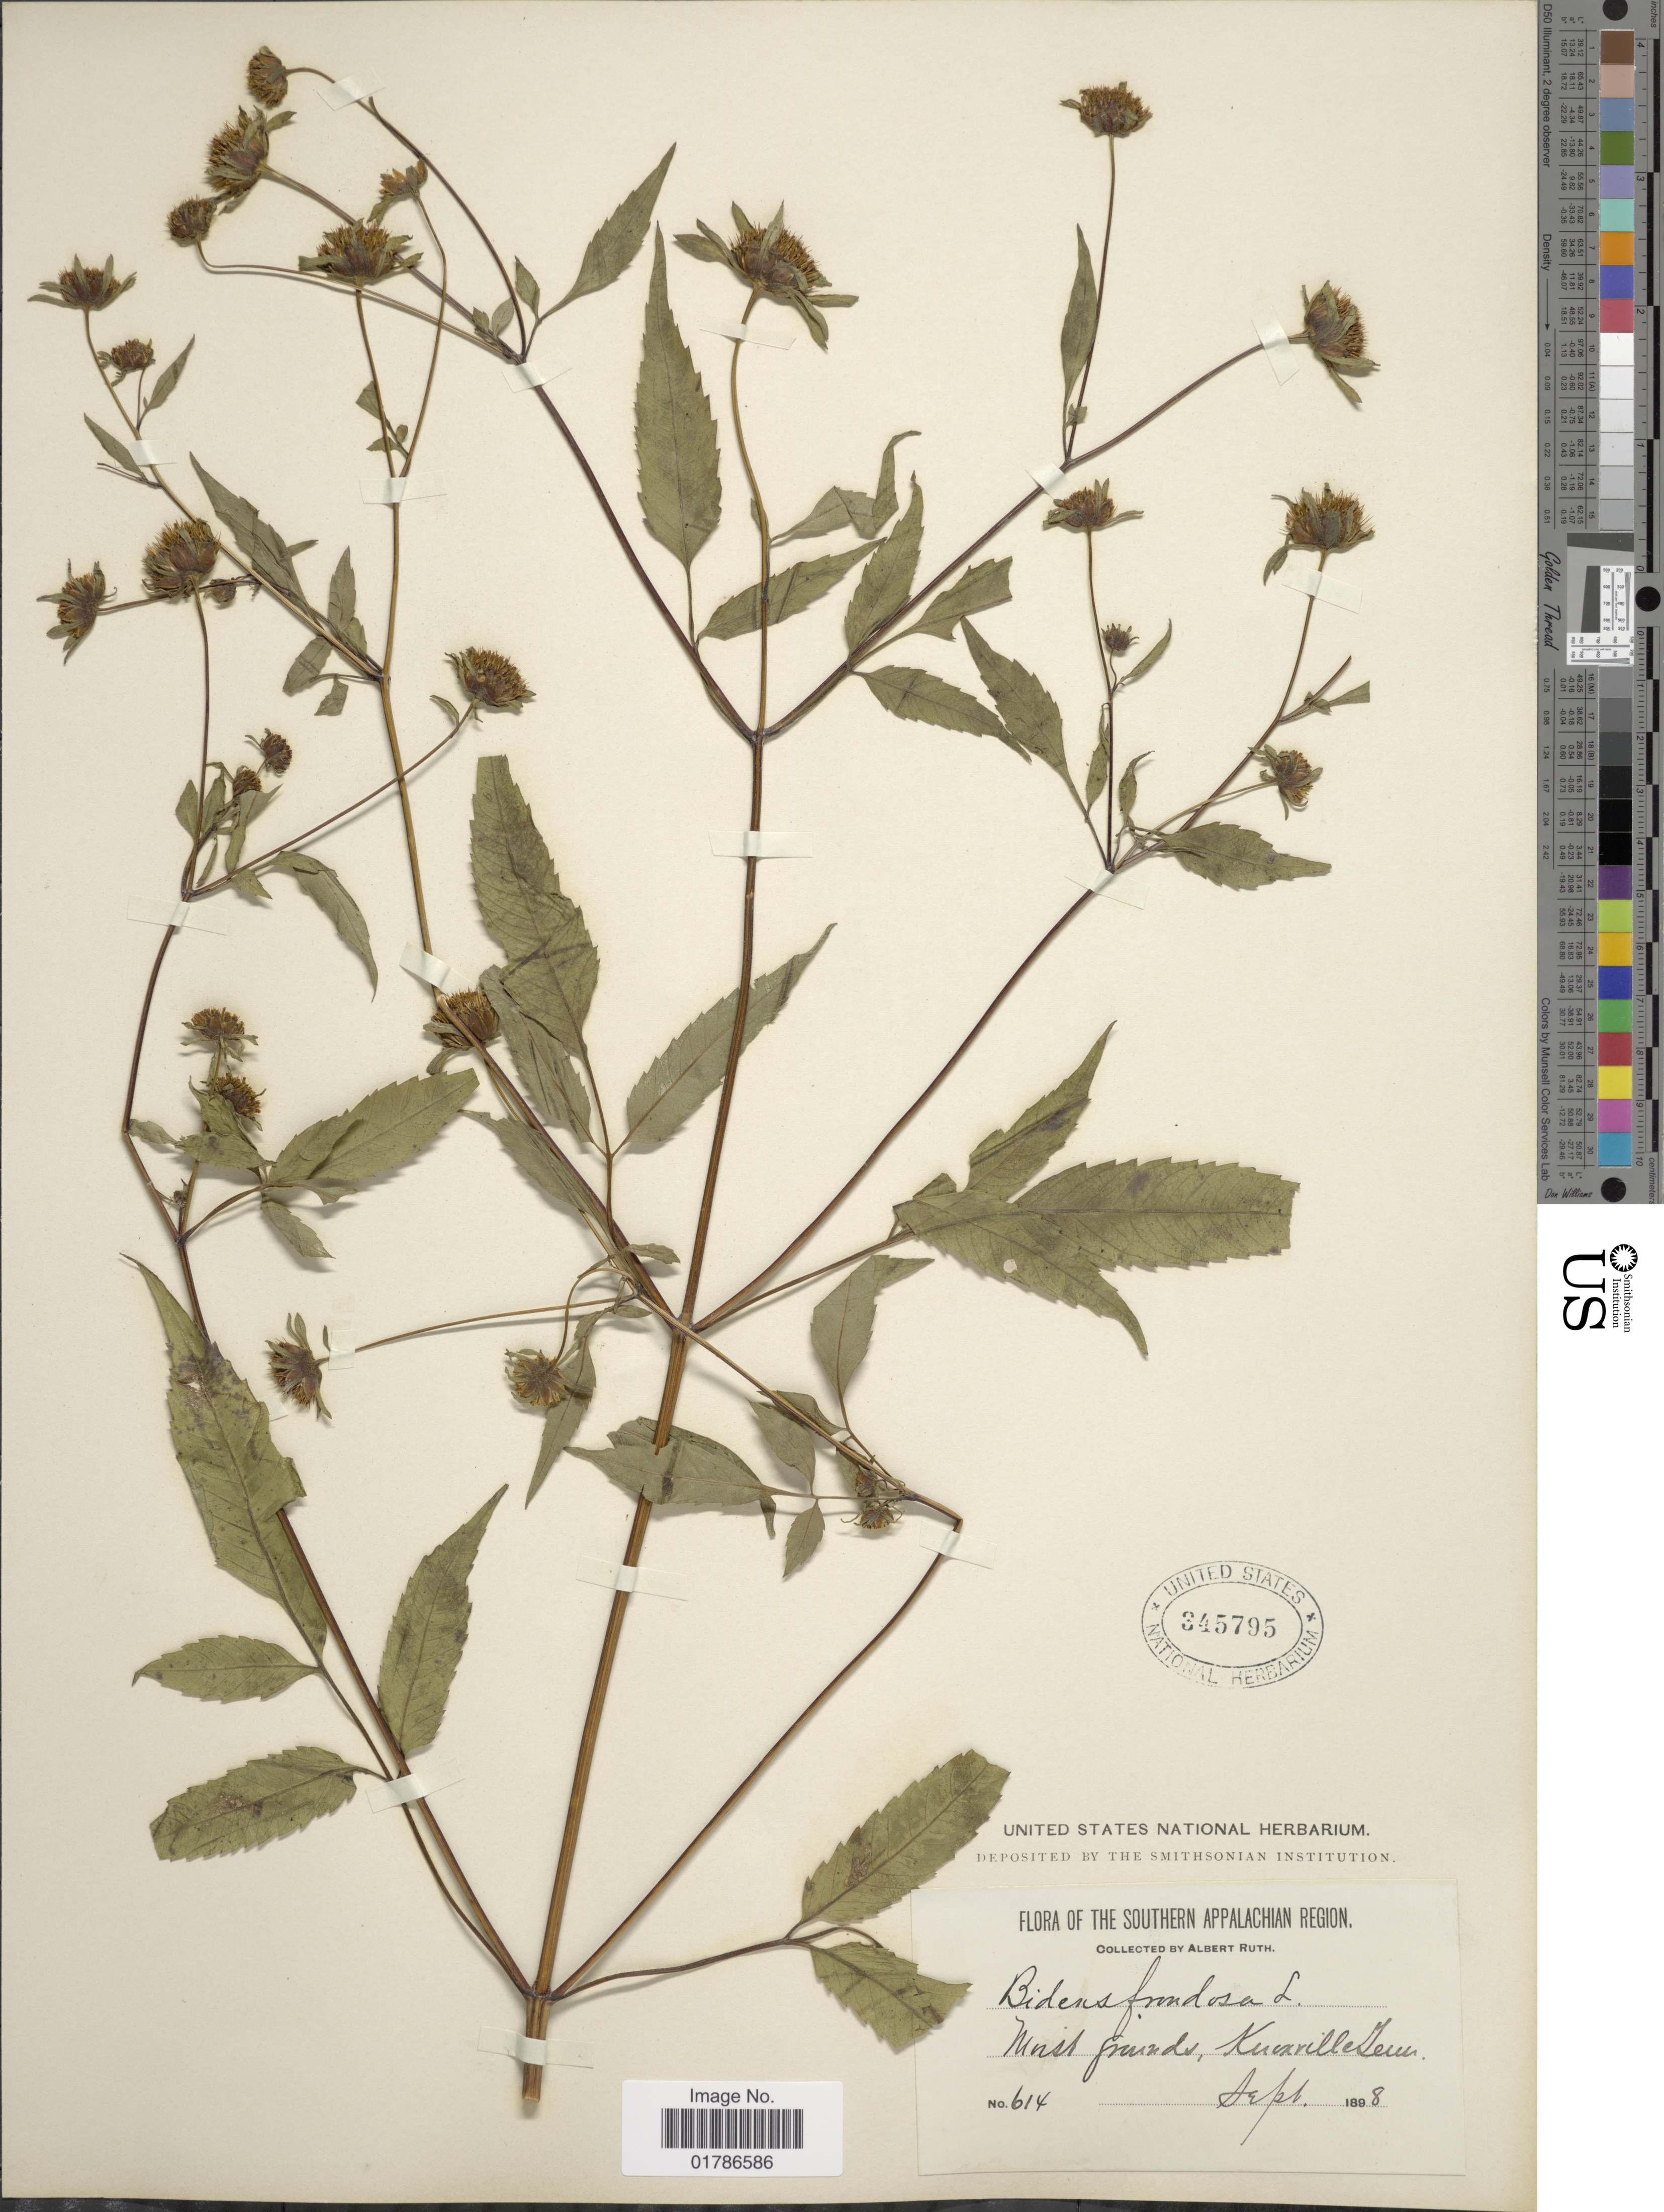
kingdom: Plantae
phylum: Tracheophyta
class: Magnoliopsida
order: Asterales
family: Asteraceae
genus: Bidens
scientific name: Bidens frondosa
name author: L.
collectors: A. Ruth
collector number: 614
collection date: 1898-09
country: United States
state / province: Tennessee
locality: Southern Appalachian Region, Kunixville, Tenn.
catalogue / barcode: US 345795